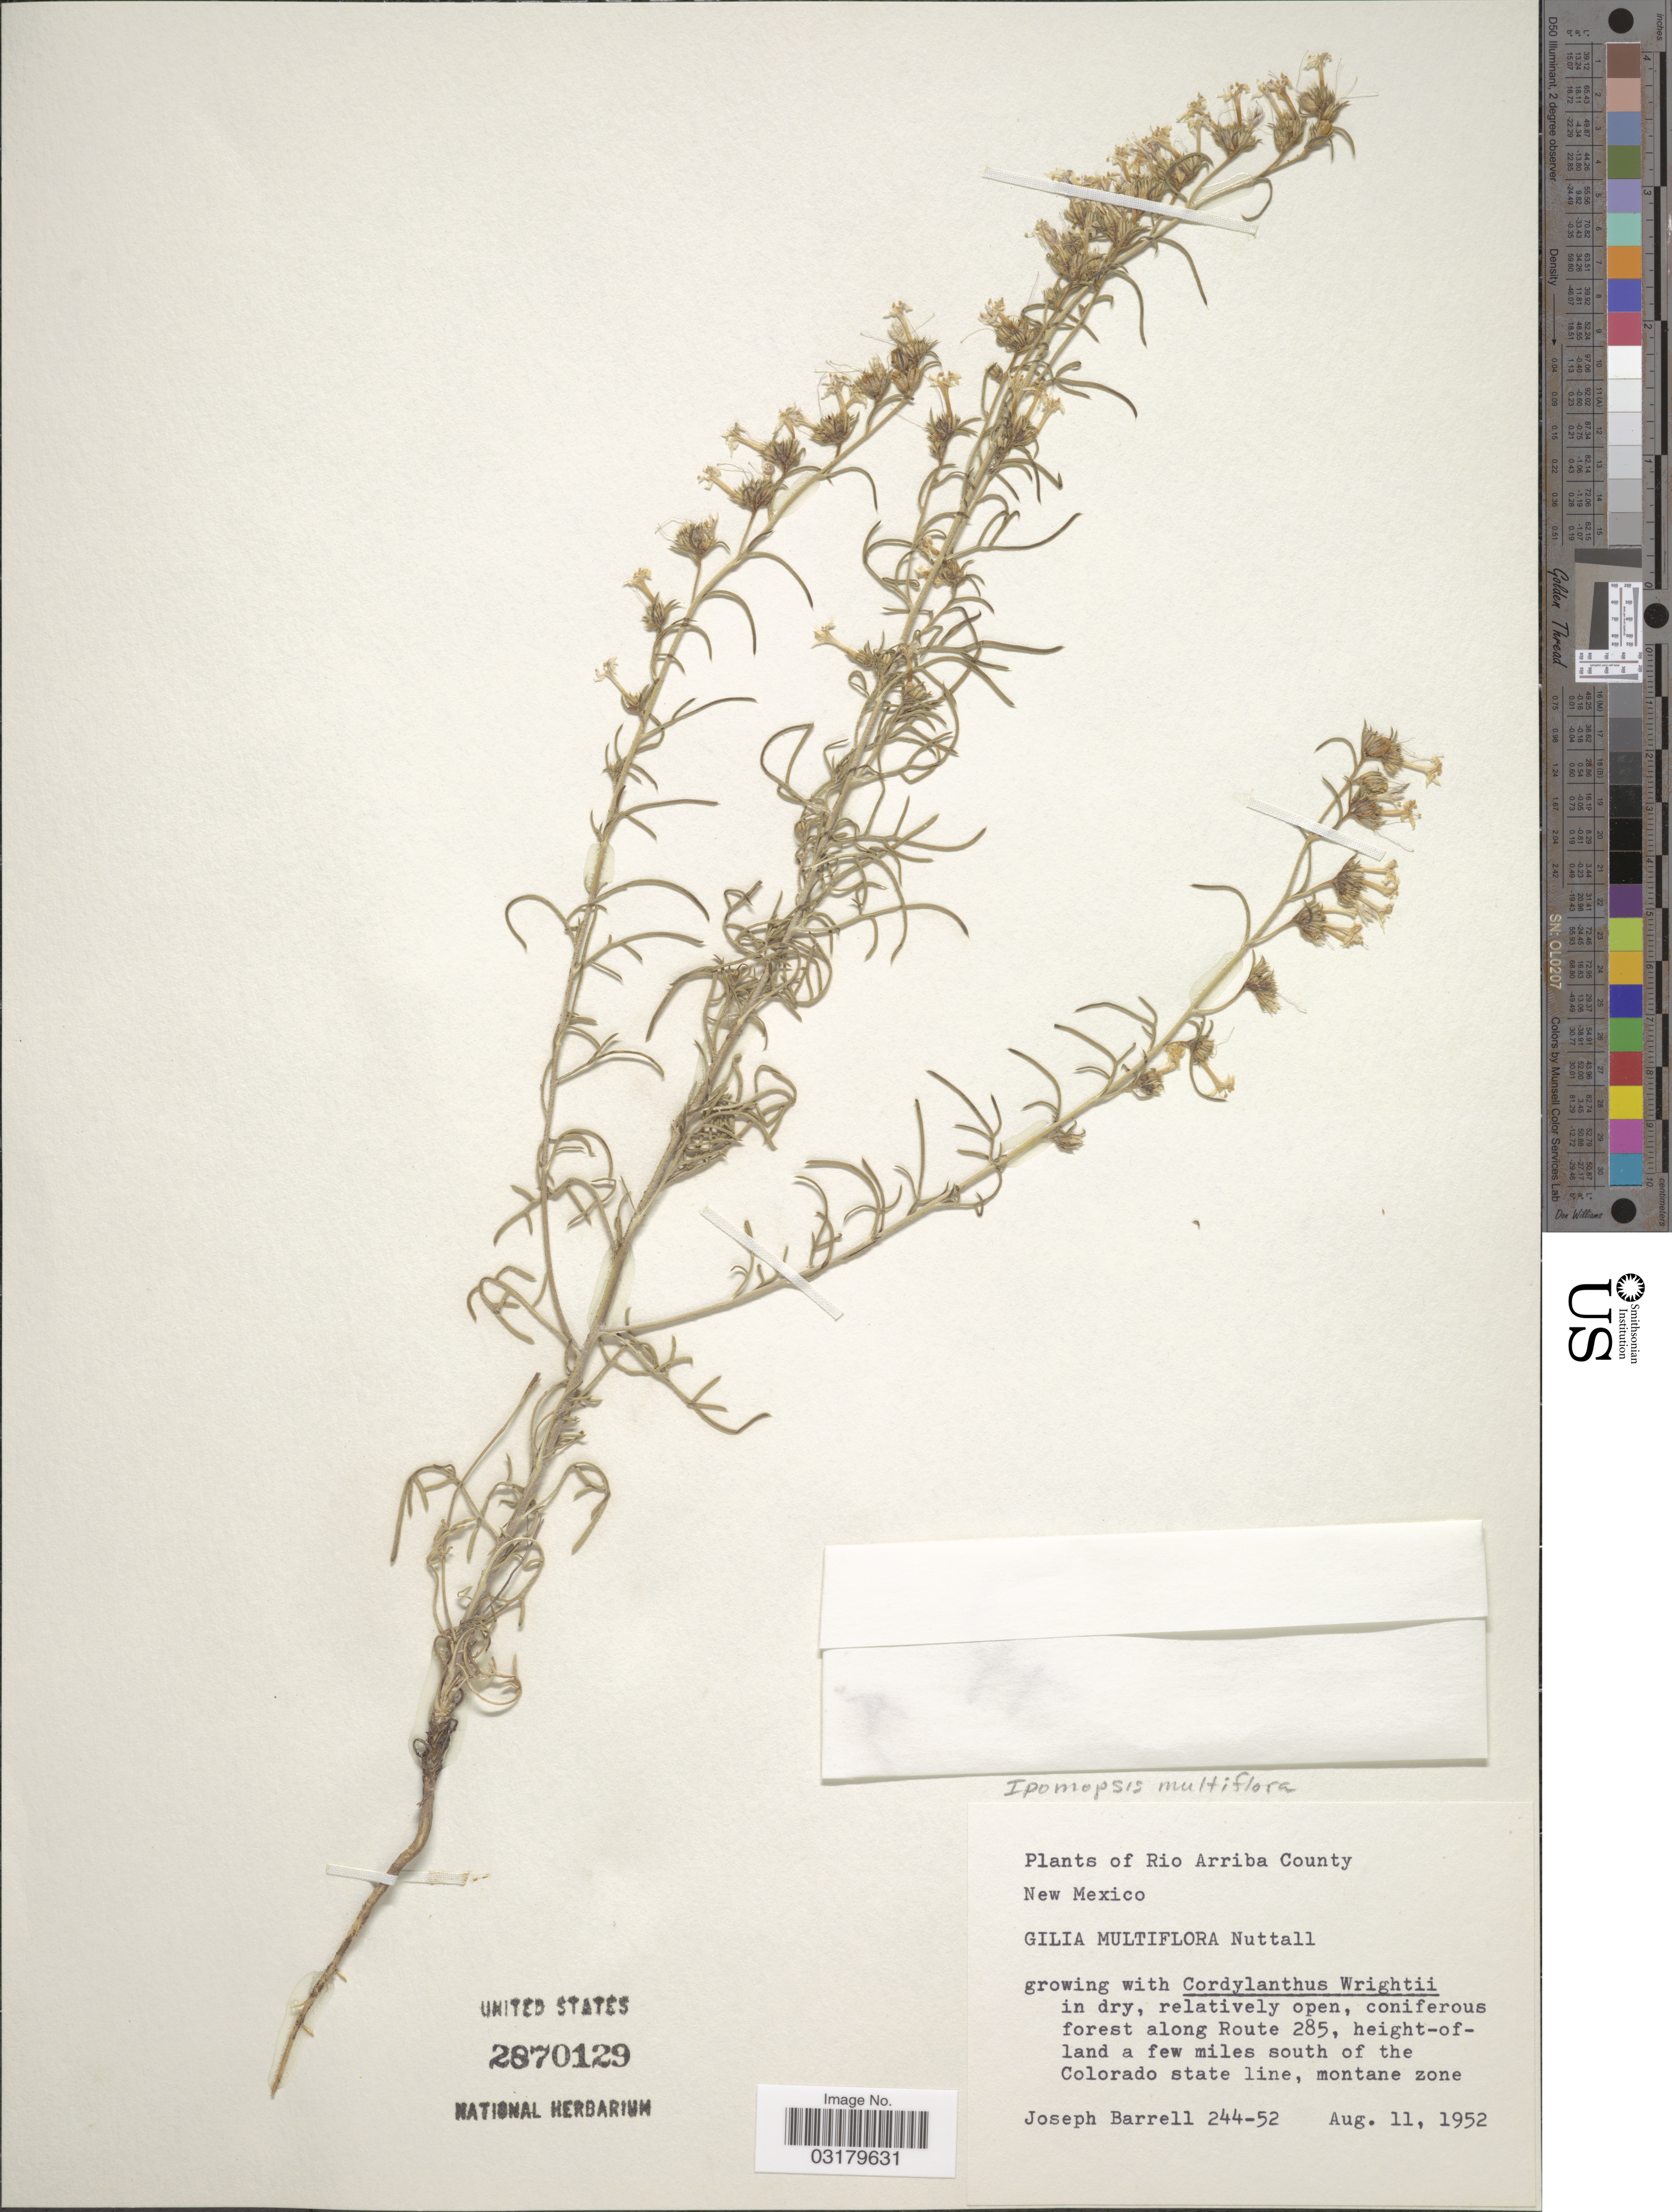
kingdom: Plantae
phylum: Tracheophyta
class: Magnoliopsida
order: Ericales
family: Polemoniaceae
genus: Ipomopsis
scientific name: Ipomopsis multiflora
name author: (Nutt.) V.E. Grant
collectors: J. Barrell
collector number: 244-52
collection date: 1952-08-11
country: United States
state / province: New Mexico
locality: Rio Arriba County. Coniferous forest along Route 285, height-of-land a few miles south of the Colorado state line, montane zone.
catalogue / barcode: US 2870129